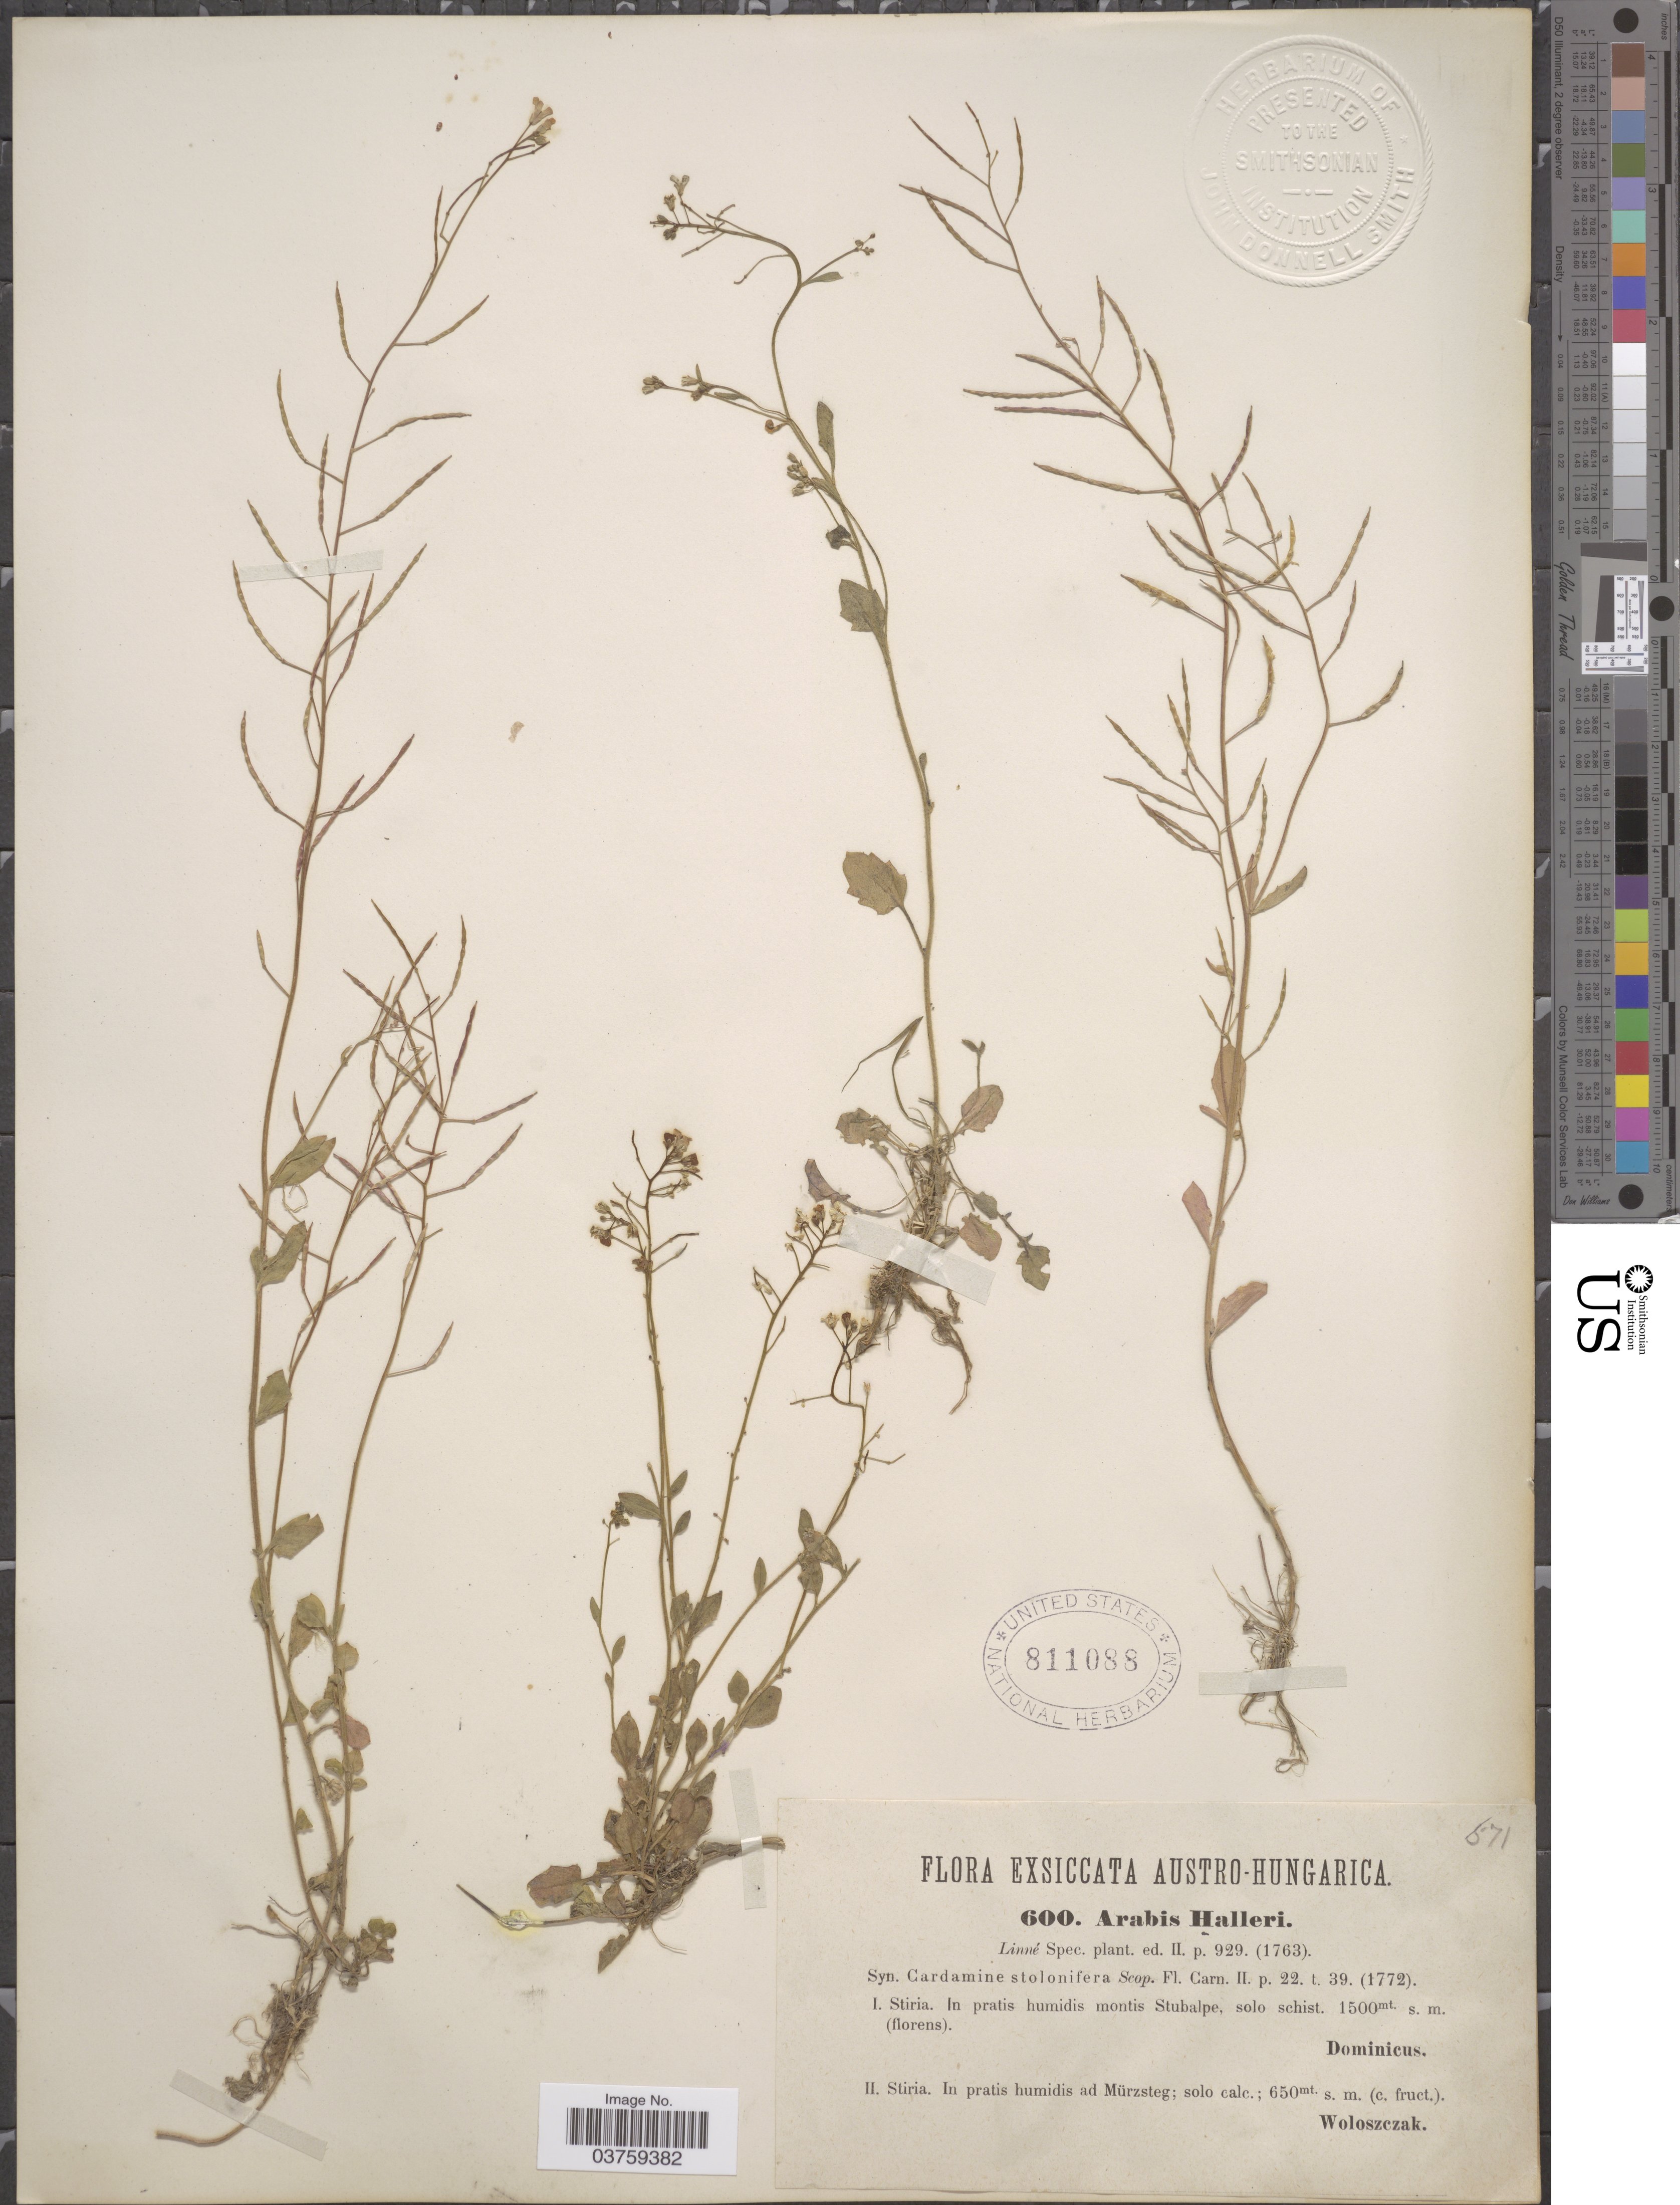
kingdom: Plantae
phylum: Tracheophyta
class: Magnoliopsida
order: Brassicales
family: Brassicaceae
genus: Arabis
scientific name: Arabis halleri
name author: L.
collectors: -. Woloszczk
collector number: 600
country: Austria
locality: Austro-Hungarica. Stiria. In pratis humidis ad Mürzsteg; solo calc.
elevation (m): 650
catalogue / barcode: US 811088-2